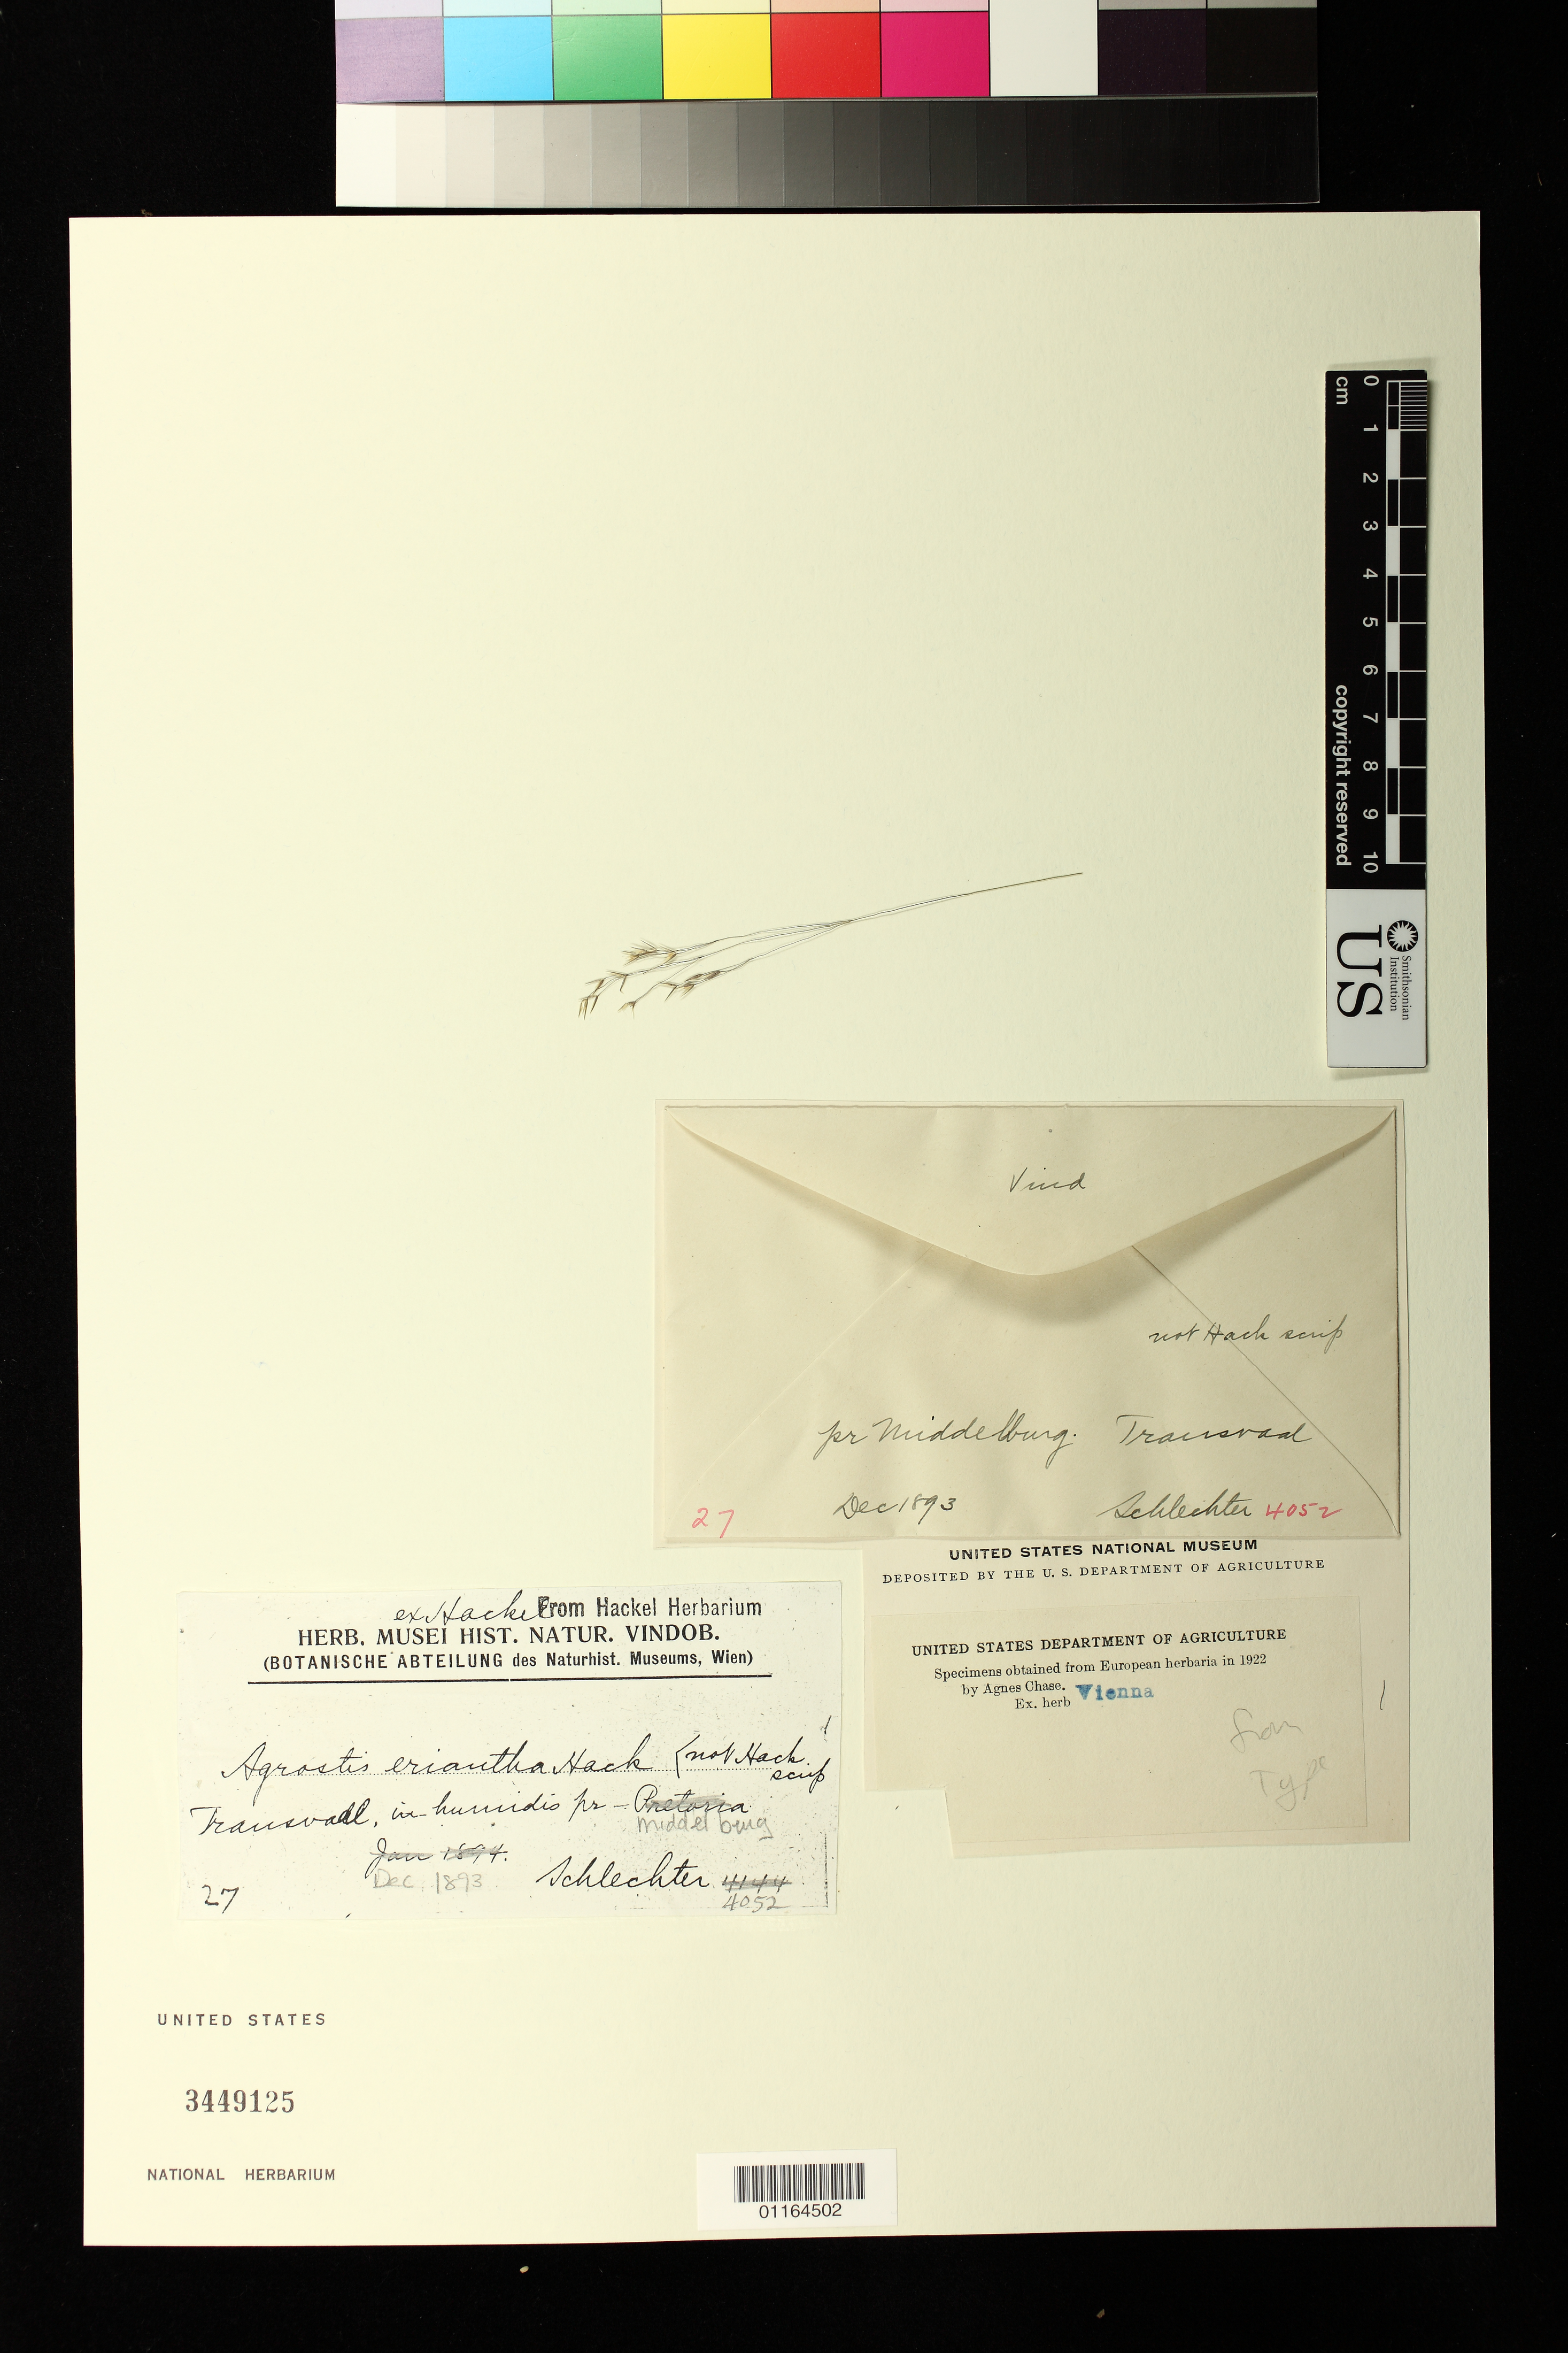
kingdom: Plantae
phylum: Tracheophyta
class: Liliopsida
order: Poales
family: Poaceae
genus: Agrostis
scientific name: Agrostis eriantha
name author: Hack.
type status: Syntype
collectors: F. R. R. Schlechter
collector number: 4052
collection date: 1893-12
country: South Africa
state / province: Mpumalanga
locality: pr. Middelburg. Transvaal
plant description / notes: Fragmentary material of type specimen ex herb. Vienna.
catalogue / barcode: US 3449125